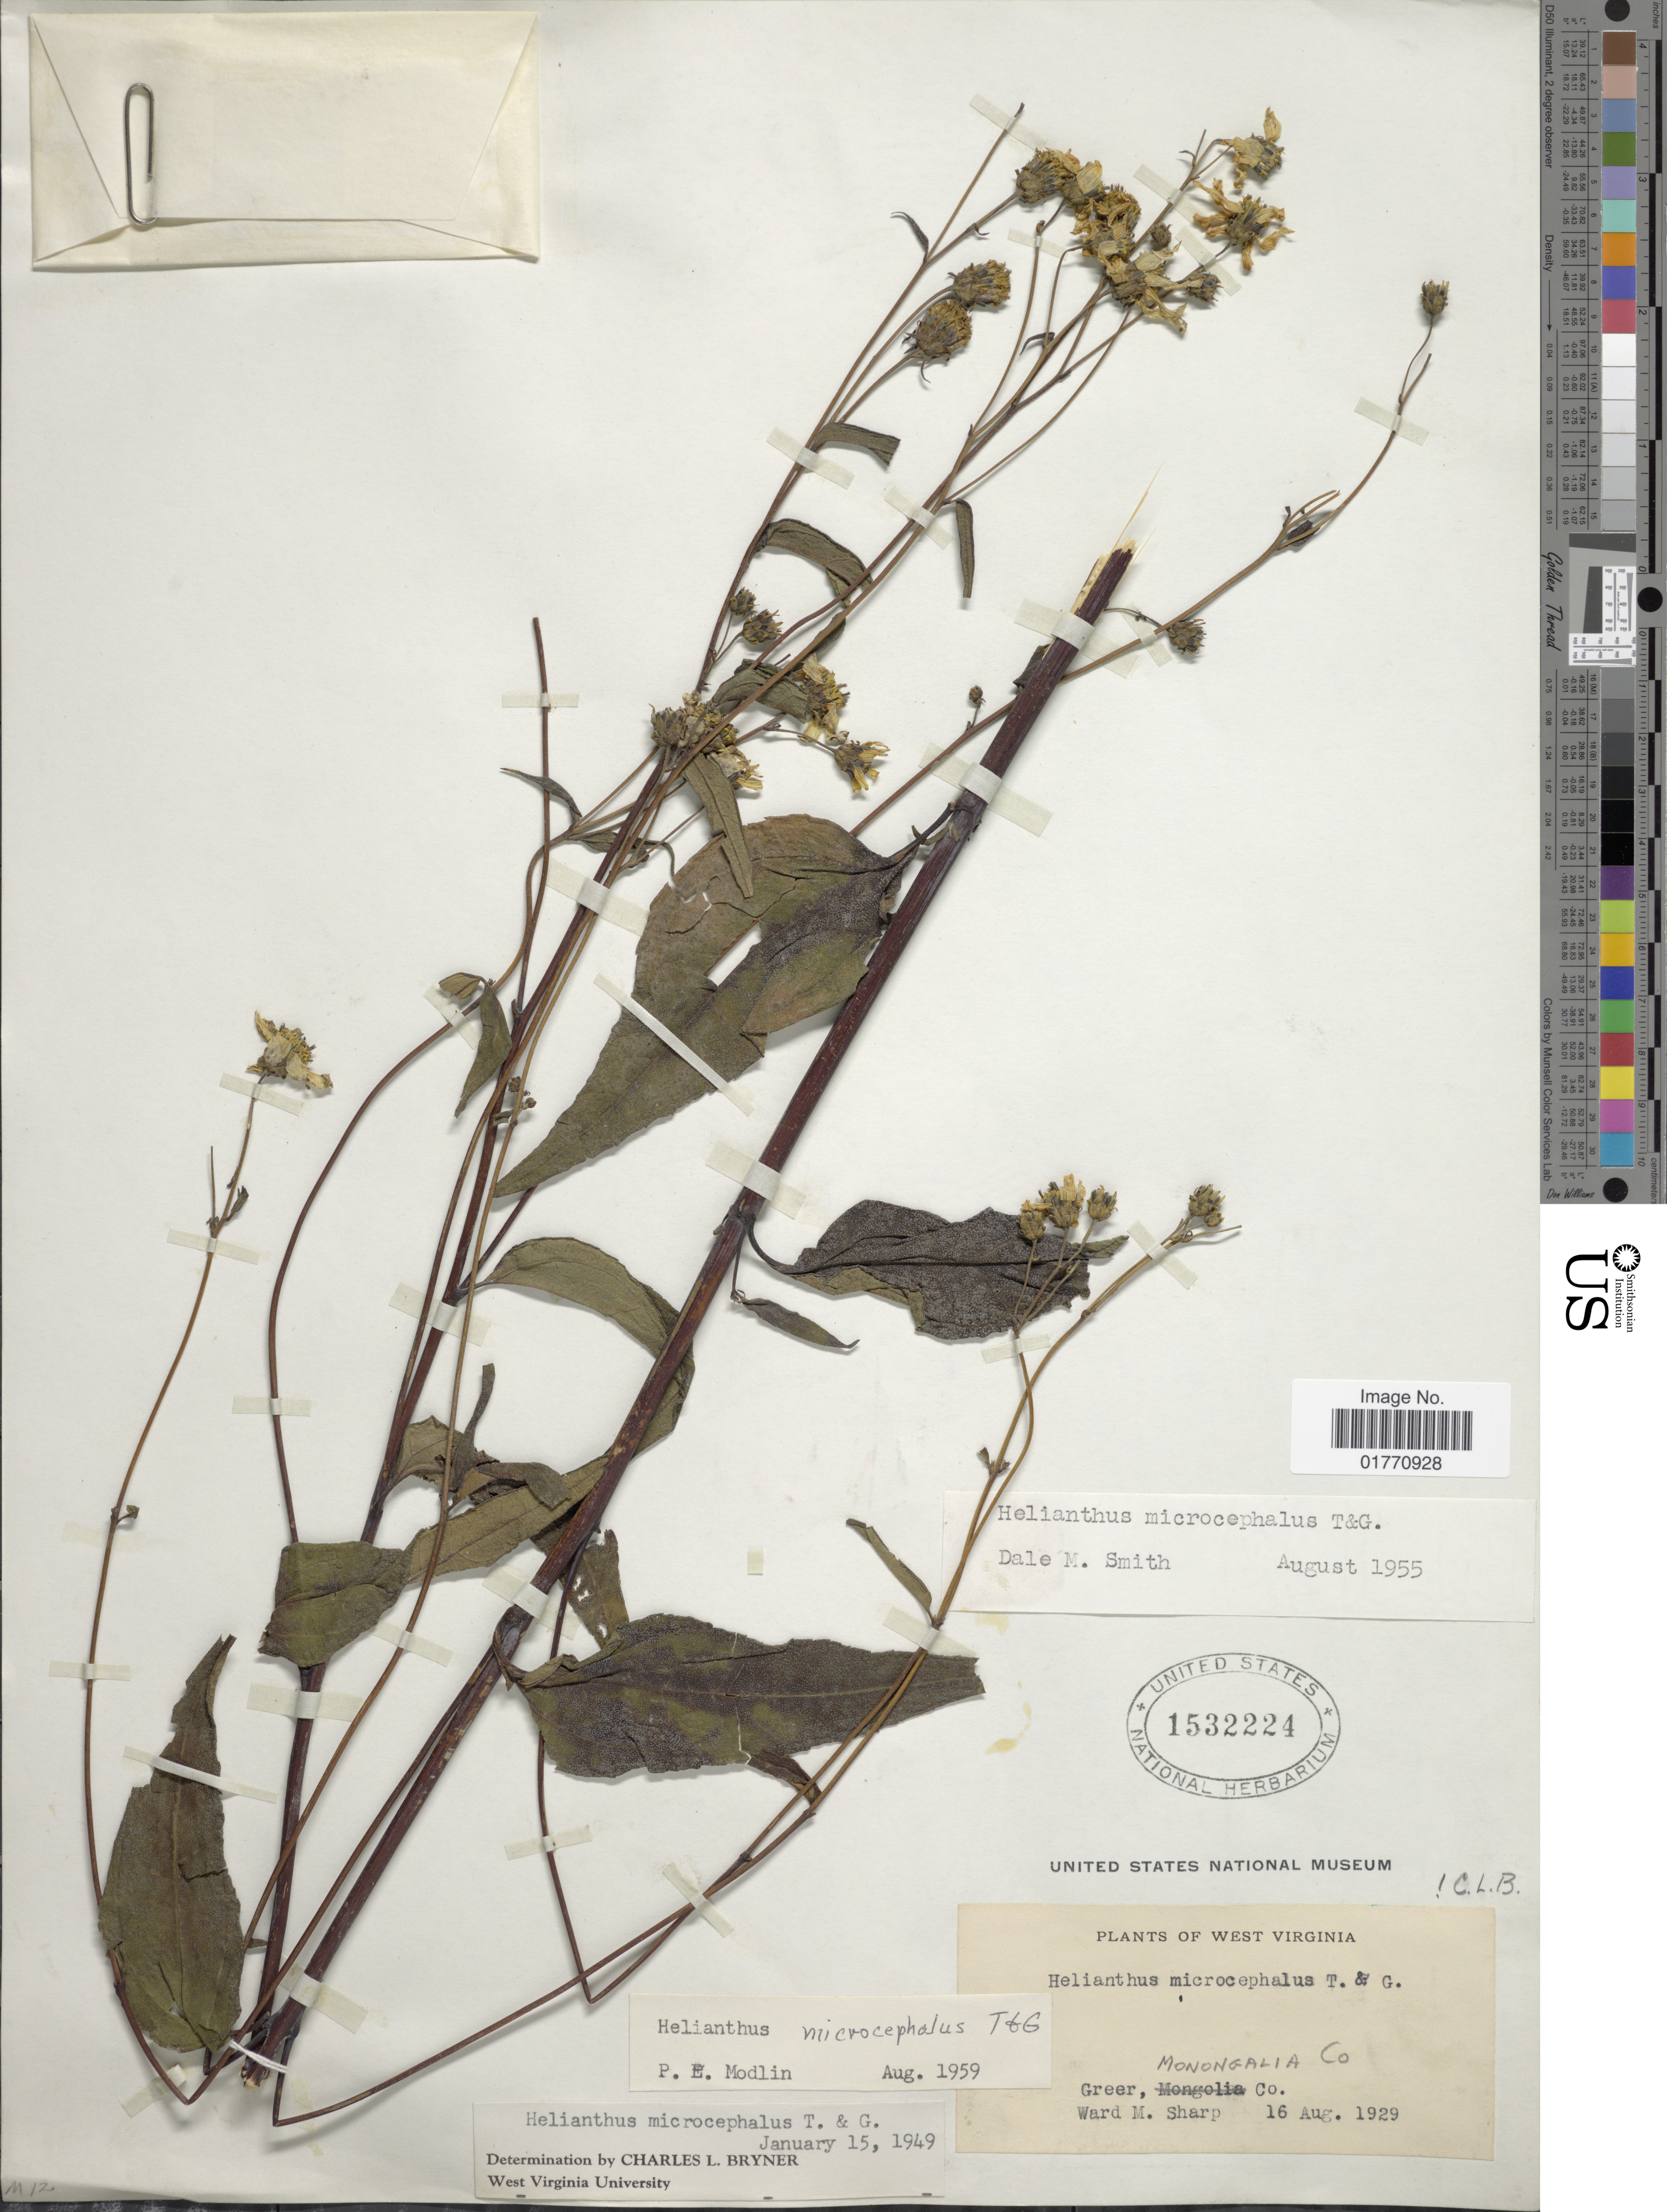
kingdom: Plantae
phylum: Tracheophyta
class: Magnoliopsida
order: Asterales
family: Asteraceae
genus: Helianthus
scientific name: Helianthus microcephalus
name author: Torr. & A. Gray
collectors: W. M. Sharp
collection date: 1929-08-16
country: United States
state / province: West Virginia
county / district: Monongalia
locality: Greer, Monongalia Co.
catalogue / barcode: US 1532224